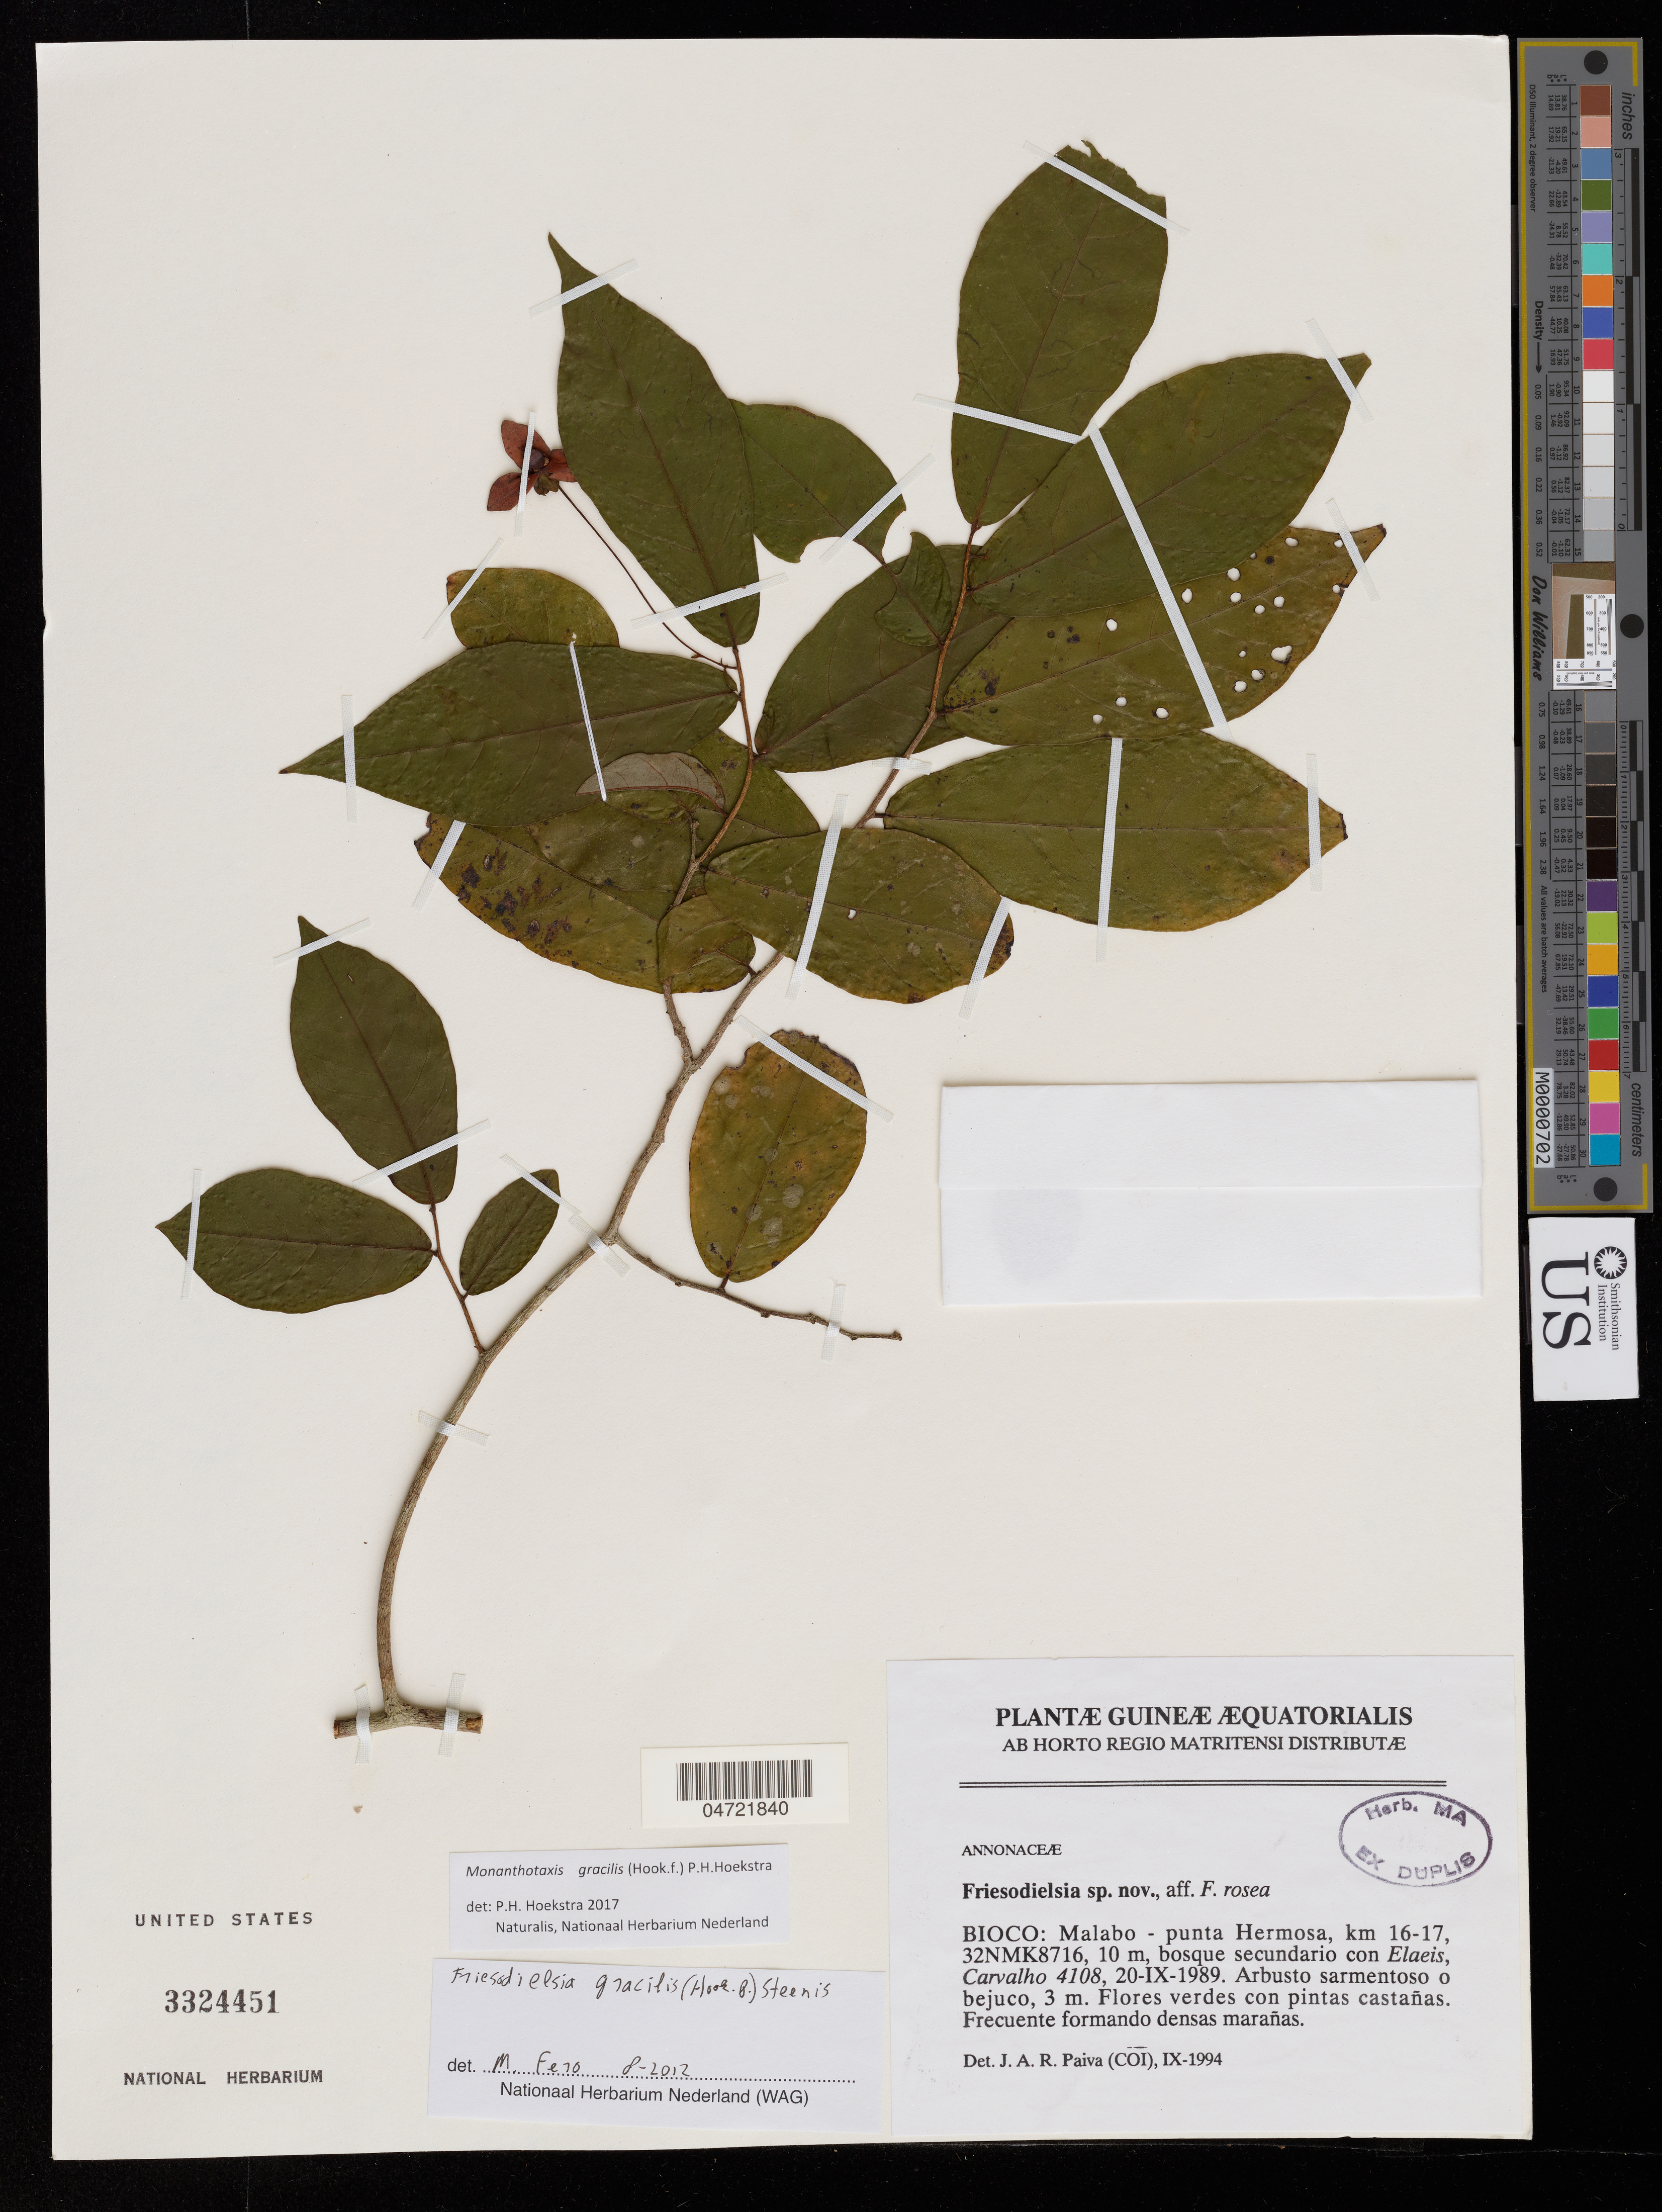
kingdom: Plantae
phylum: Tracheophyta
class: Magnoliopsida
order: Magnoliales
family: Annonaceae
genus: Monanthotaxis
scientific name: Monanthotaxis gracilis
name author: (Hook. f.) P.H. Hoekstra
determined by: Hoekstra, P. H.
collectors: Carvalho, --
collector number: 4108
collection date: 1989-09-20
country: Equatorial Guinea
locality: Bioco: Malabo - punta Hermosa, km 16-17, 32NMK8716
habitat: Bosque secundario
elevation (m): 10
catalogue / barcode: US 3324451